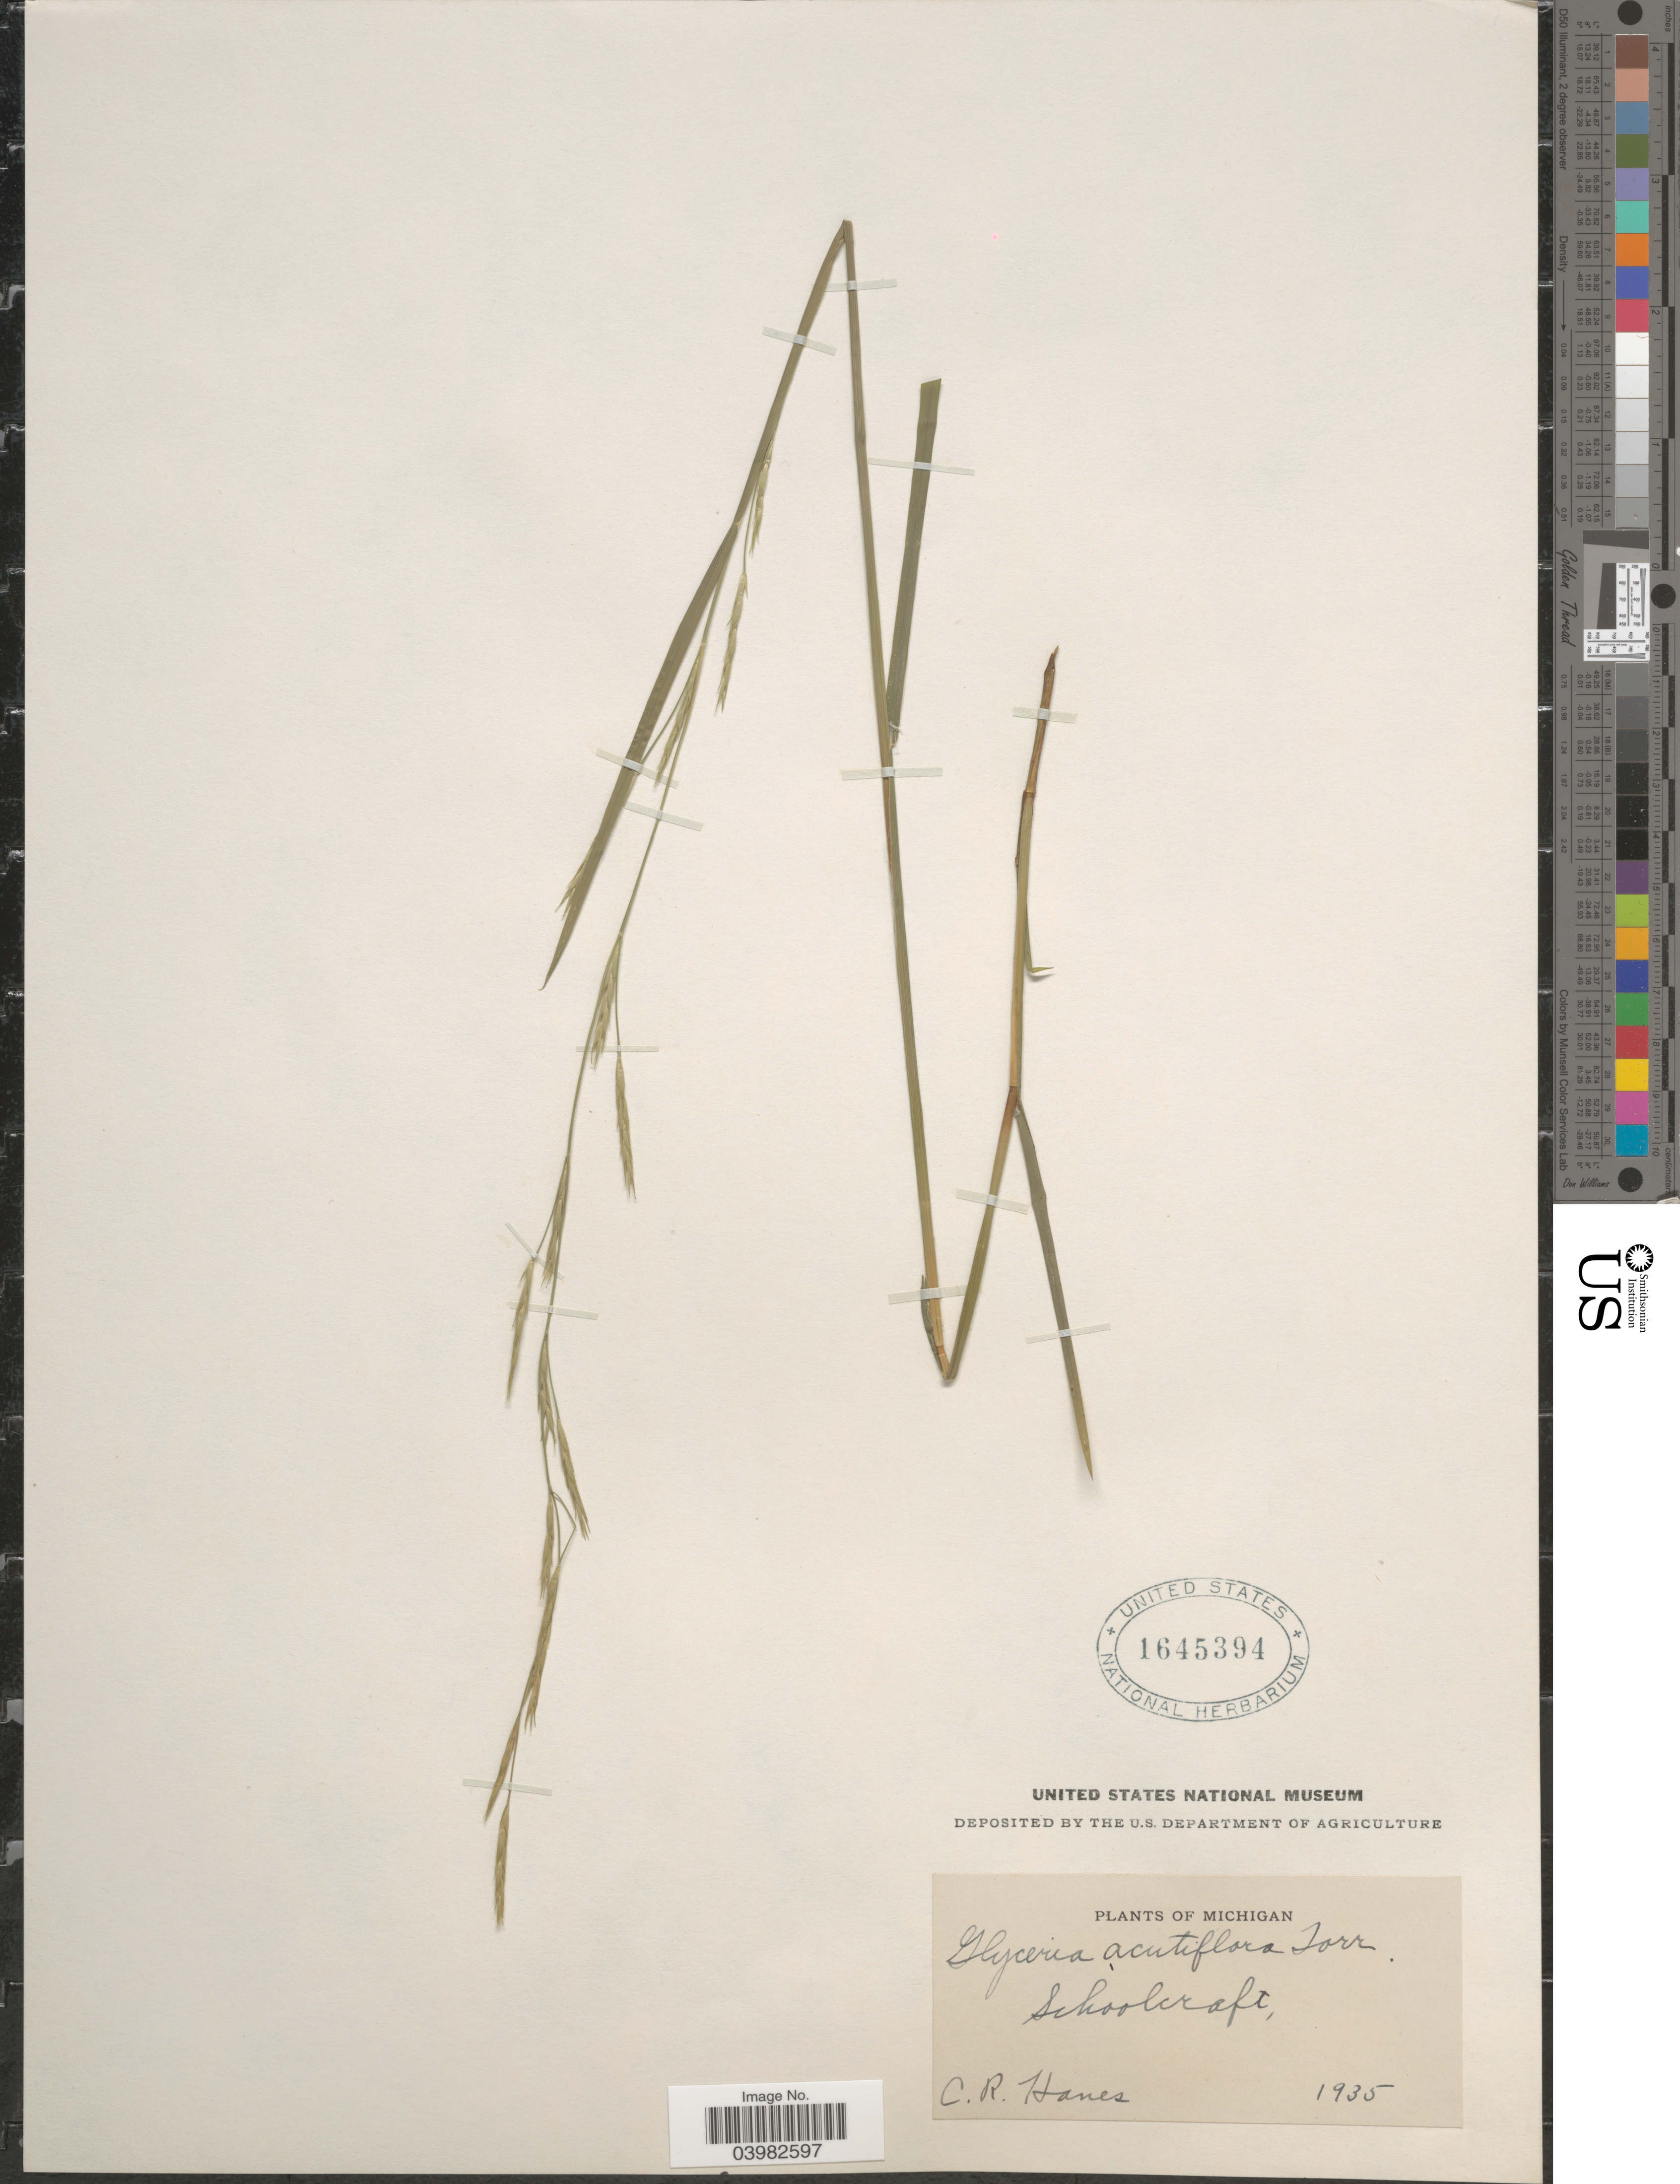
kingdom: Plantae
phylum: Tracheophyta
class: Liliopsida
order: Poales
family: Poaceae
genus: Glyceria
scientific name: Glyceria acutiflora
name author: Torr.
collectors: C. Hanes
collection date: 1935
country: United States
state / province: Michigan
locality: Schoolcraft.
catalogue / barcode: US 1645394